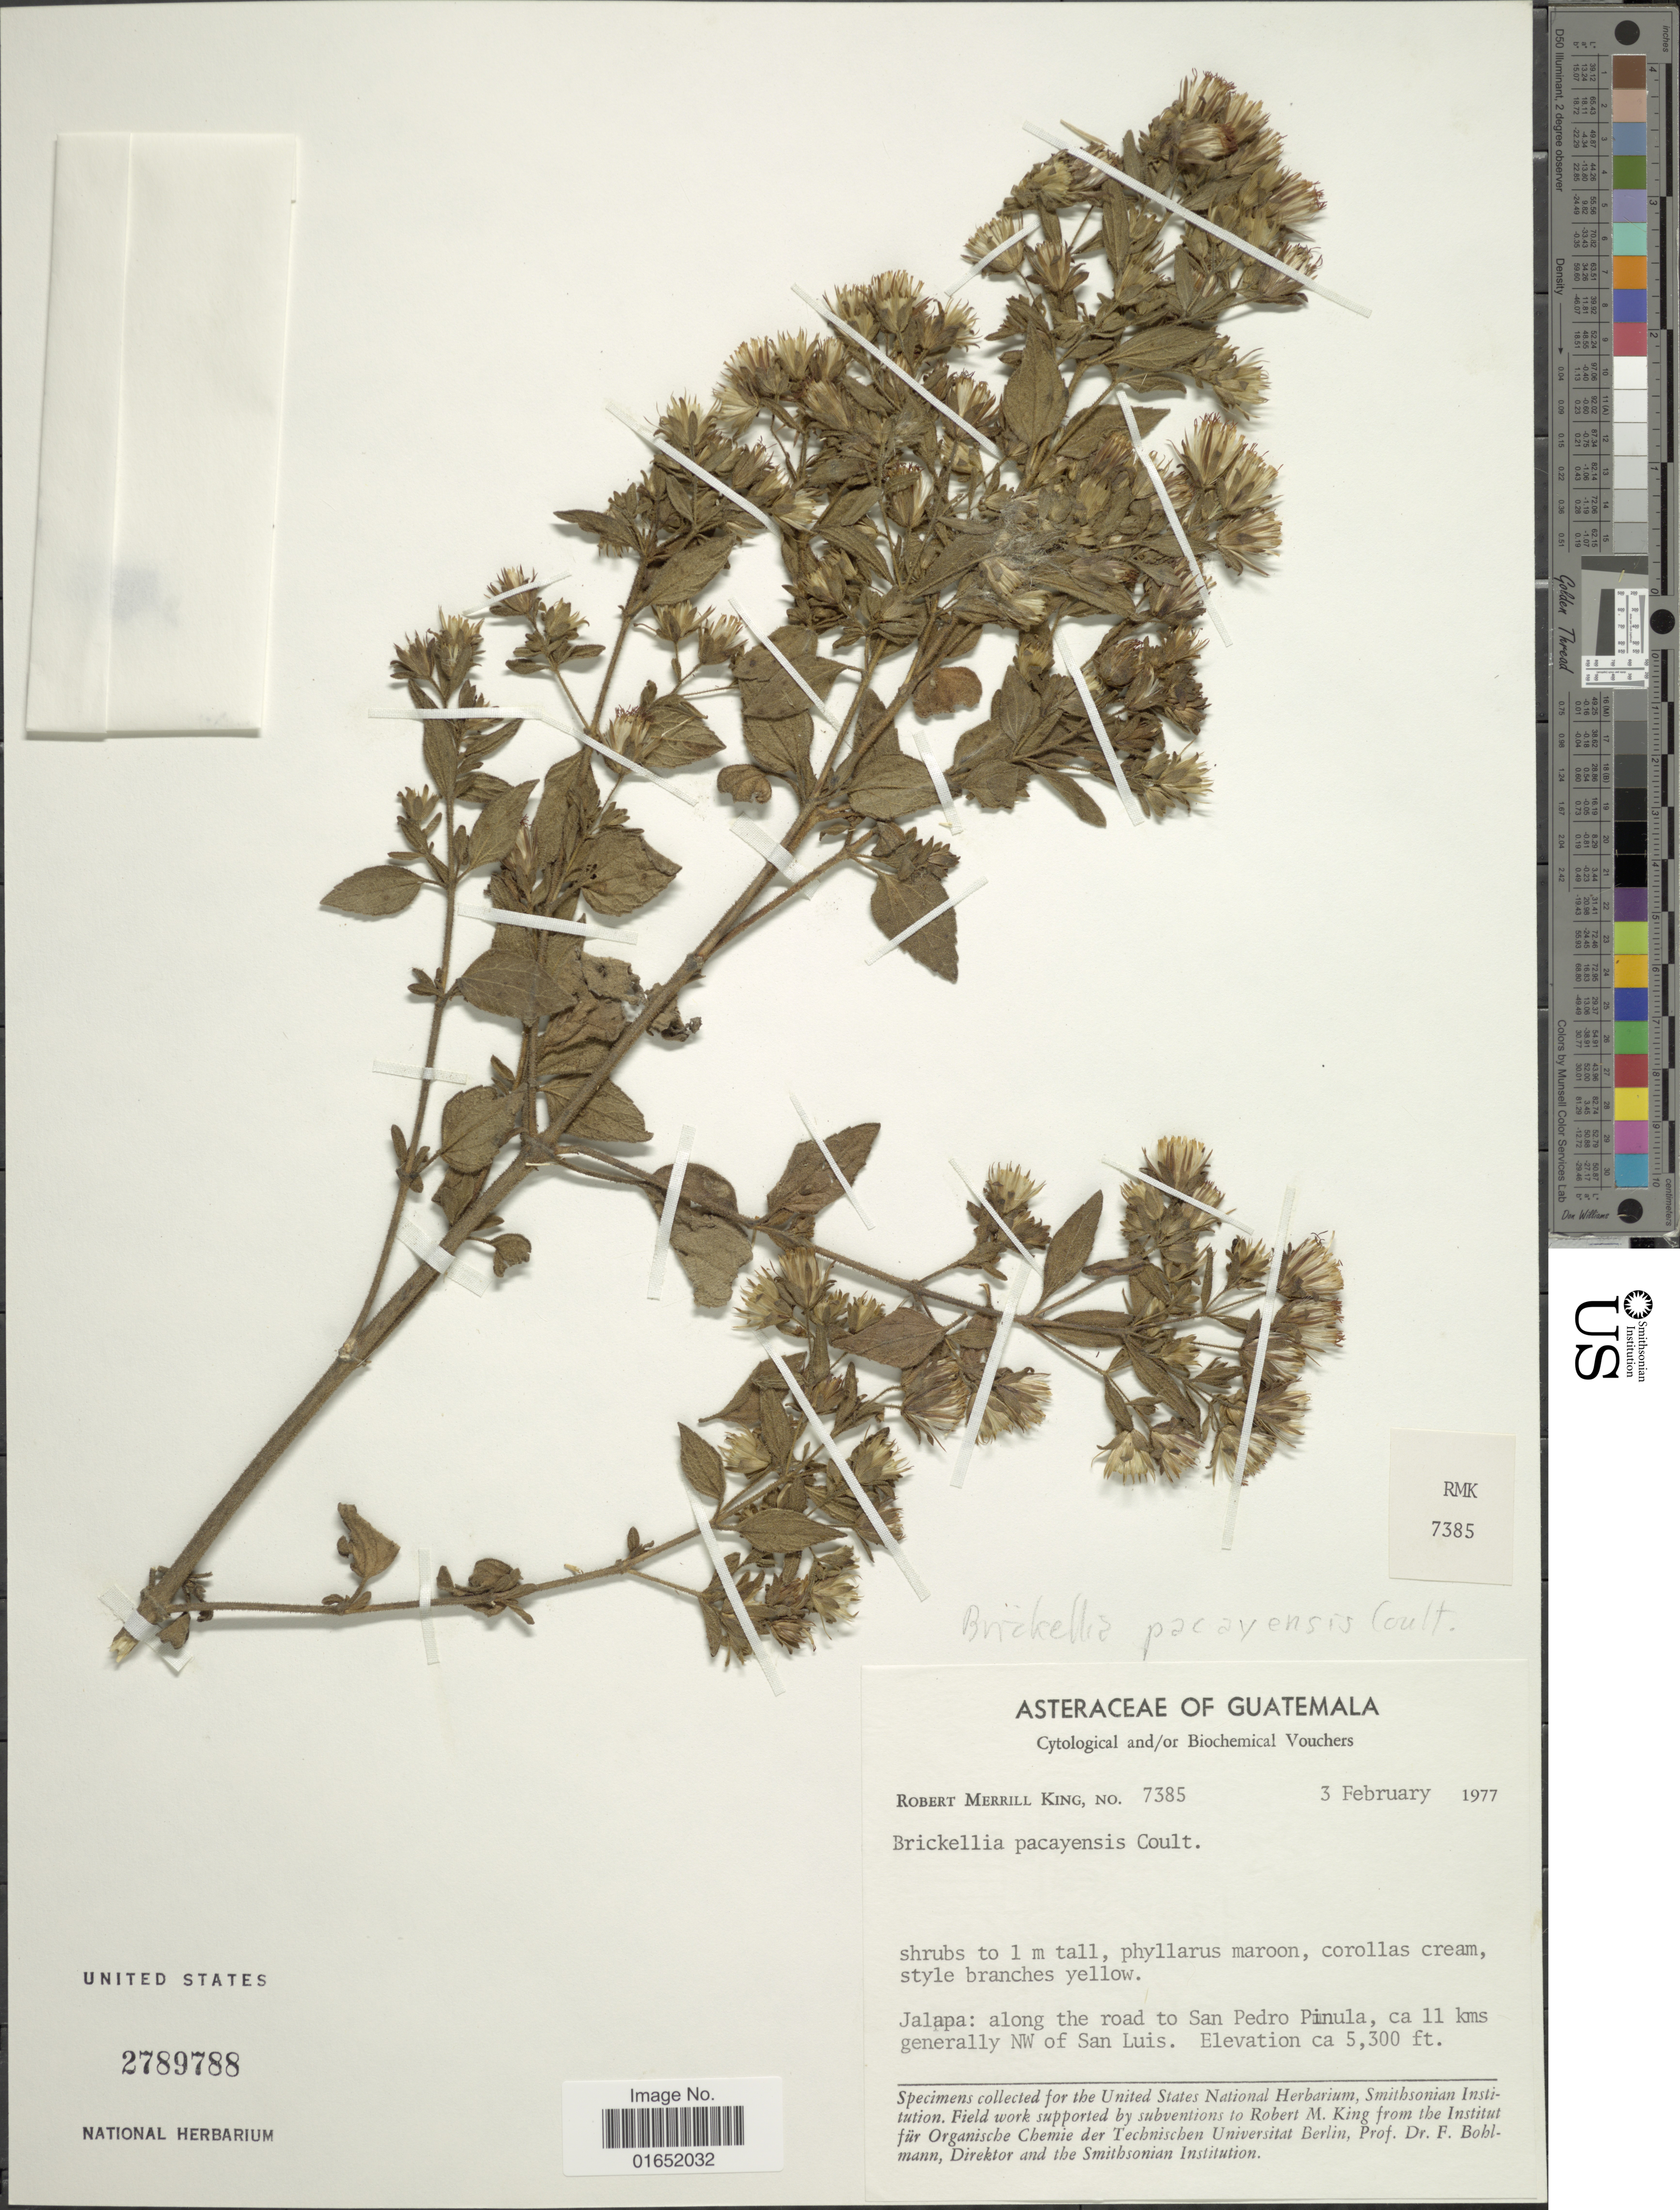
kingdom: Plantae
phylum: Tracheophyta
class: Magnoliopsida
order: Asterales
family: Asteraceae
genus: Brickellia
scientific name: Brickellia pacayensis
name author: J.M. Coult.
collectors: R. M. King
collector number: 7385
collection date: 1977-02-03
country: Guatemala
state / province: Jalapa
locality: Along the road to San Pedro Pinula, ca 11 kms generally NW of San Luis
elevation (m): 1615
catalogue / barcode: US 2789788